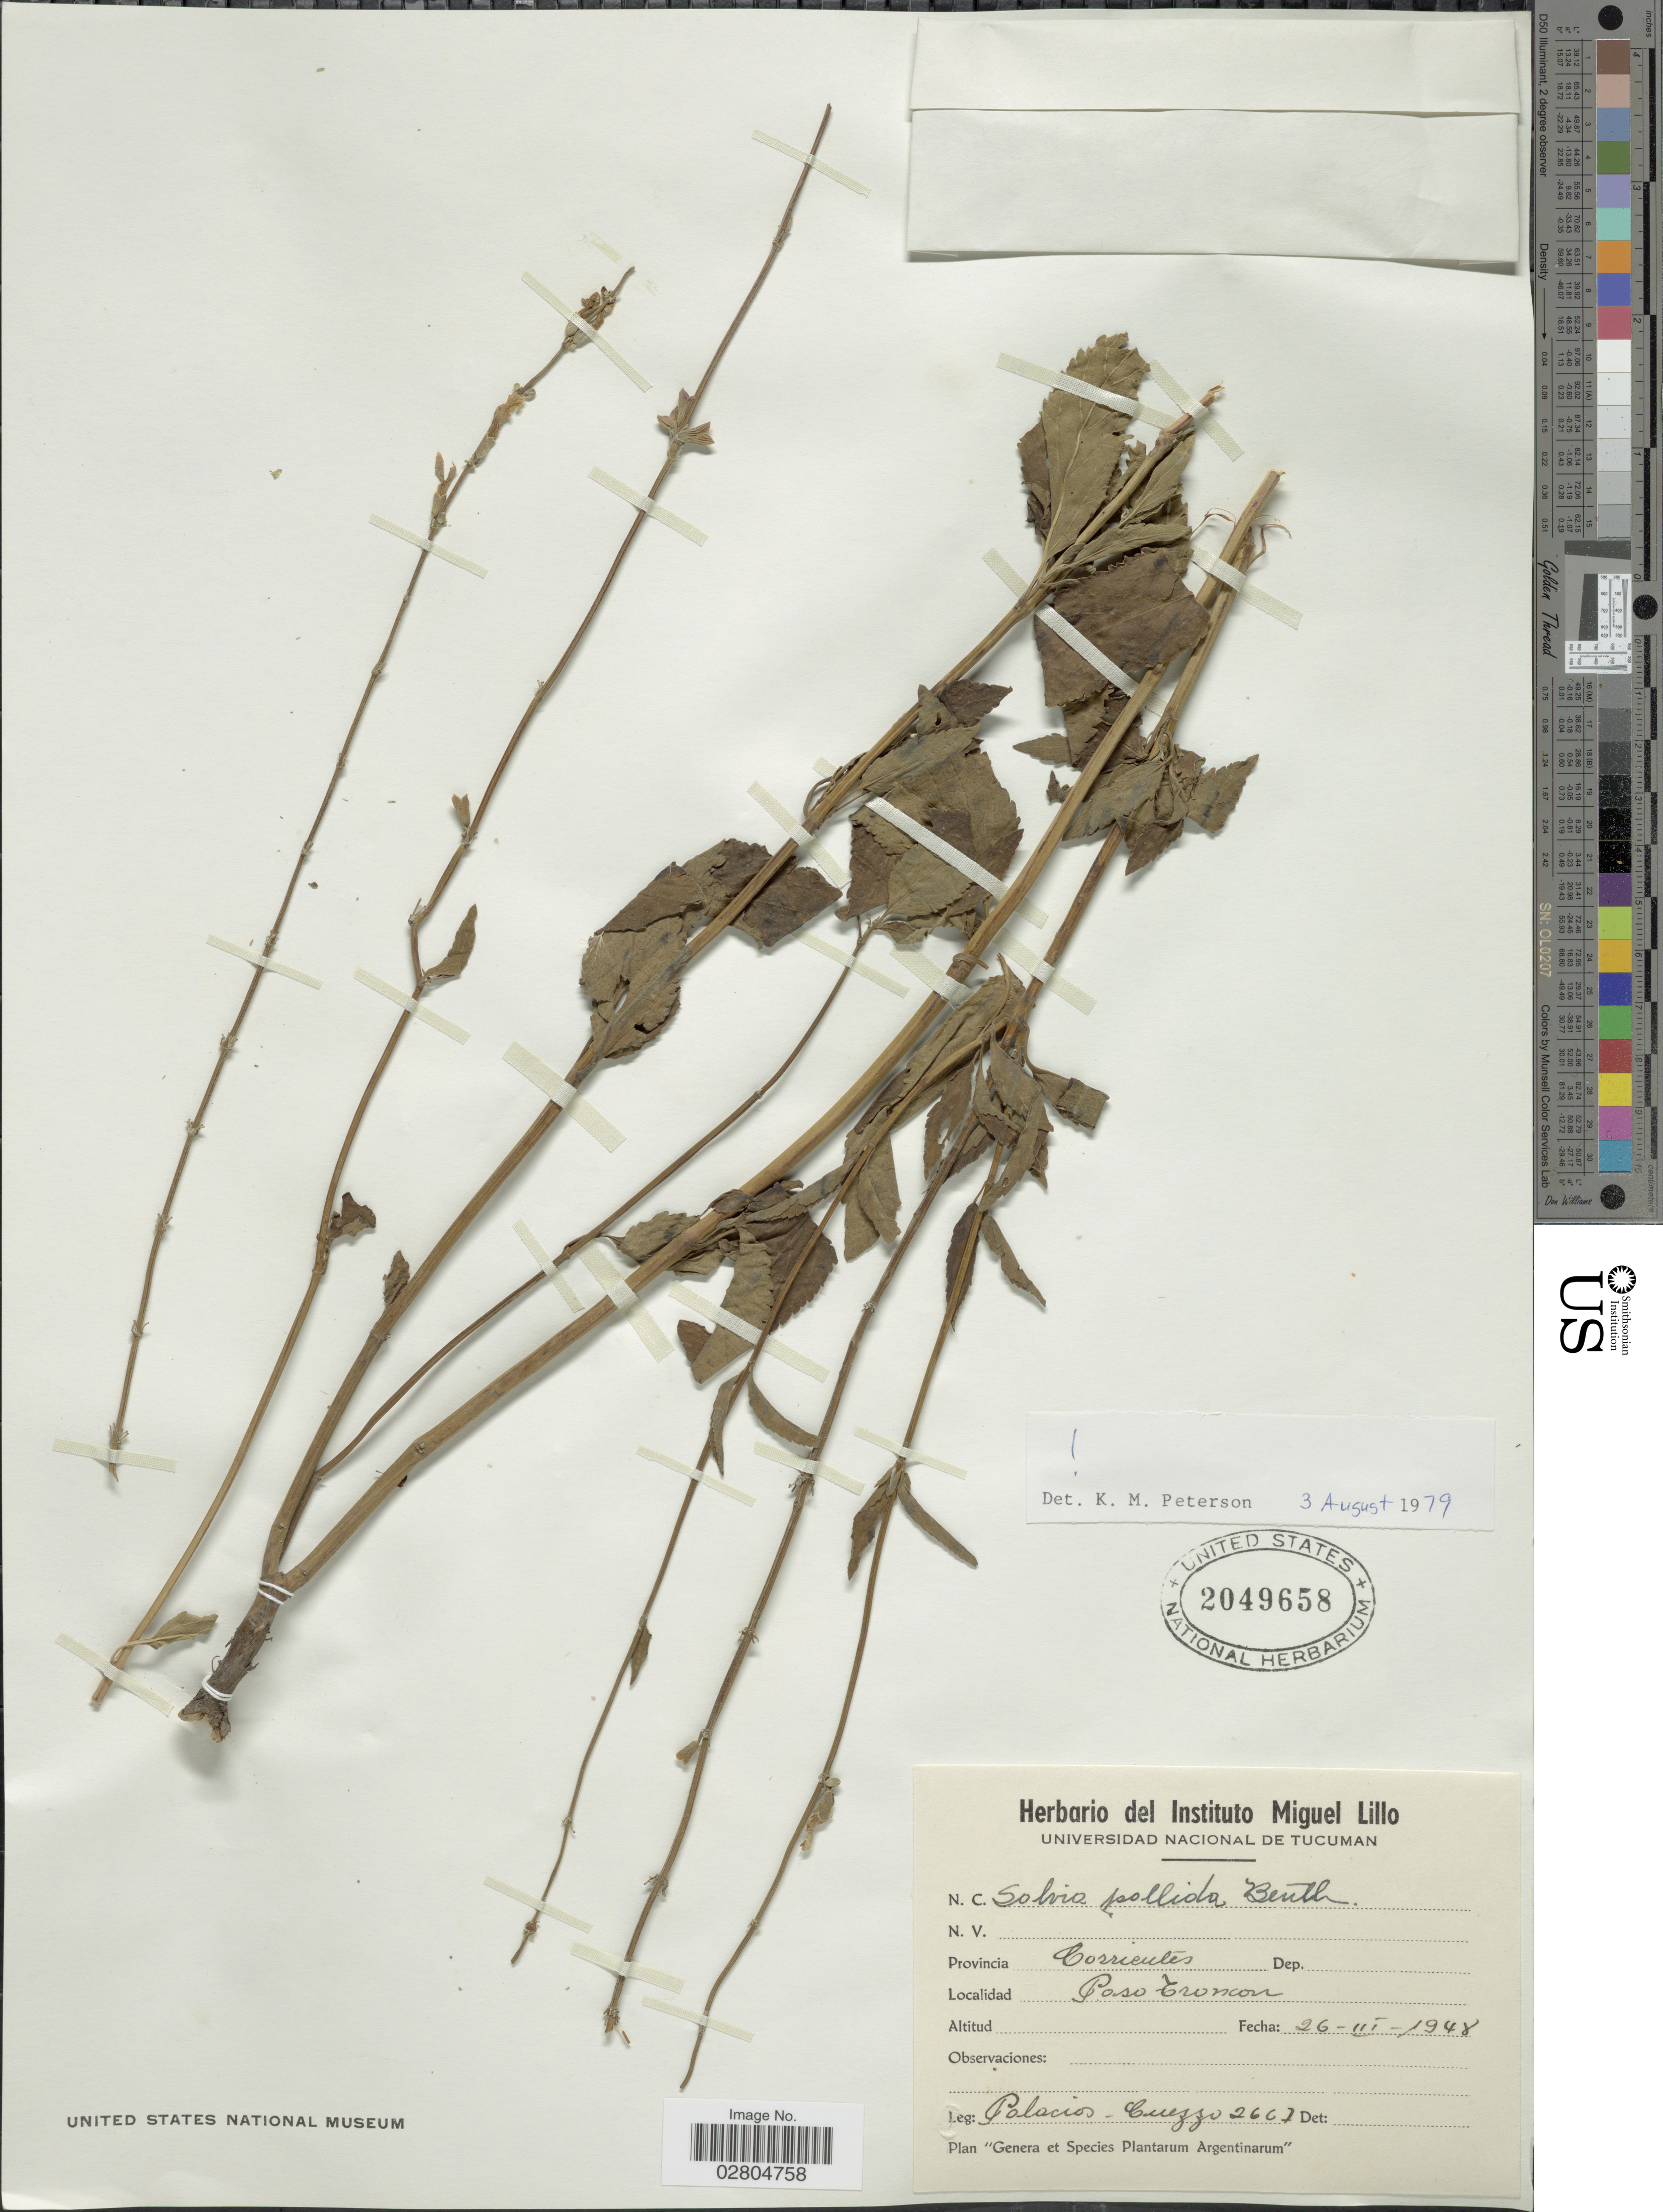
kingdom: Plantae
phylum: Tracheophyta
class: Magnoliopsida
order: Lamiales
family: Lamiaceae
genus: Salvia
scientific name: Salvia pallida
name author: Benth.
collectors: Palacios-Cuezzo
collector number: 2667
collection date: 1948-03-26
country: Argentina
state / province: Corrientes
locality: Poso Troncon.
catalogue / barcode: US 2049658